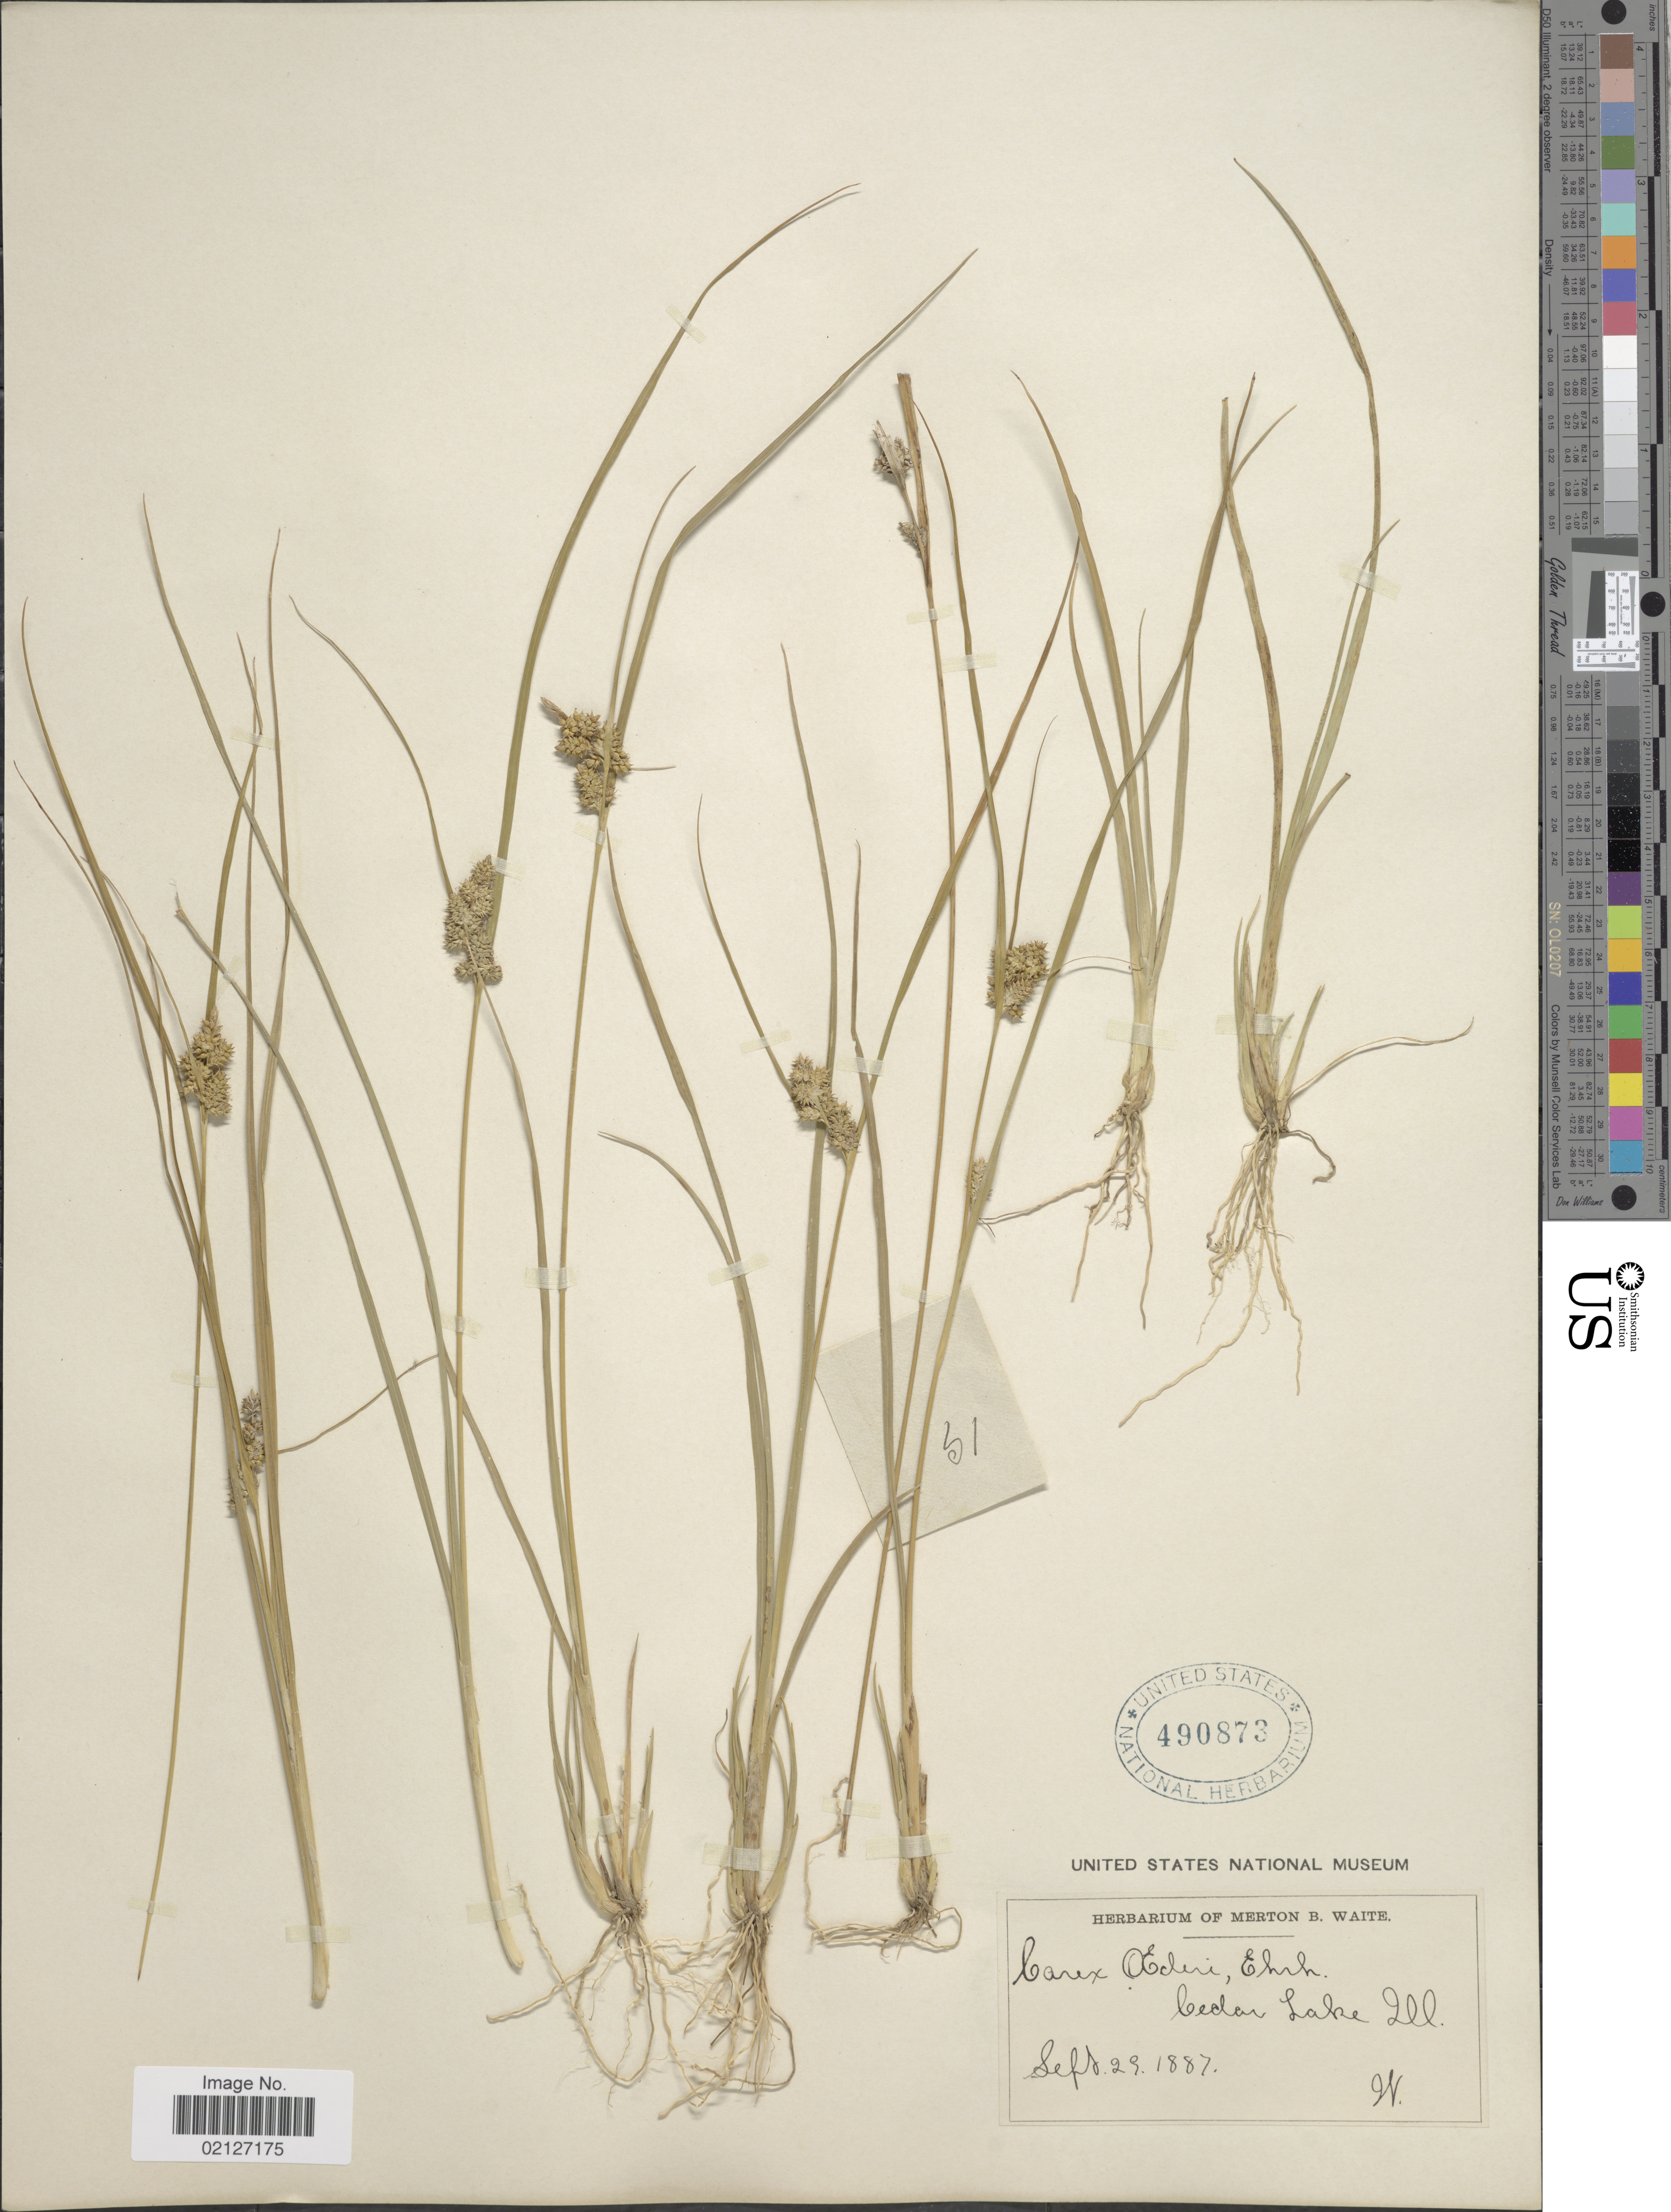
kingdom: Plantae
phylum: Tracheophyta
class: Liliopsida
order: Poales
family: Cyperaceae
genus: Carex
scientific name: Carex oederi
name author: Retz.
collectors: M. B. Waite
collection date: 1887-09-29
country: United States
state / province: Illinois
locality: Cedar Lake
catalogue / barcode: US 490873